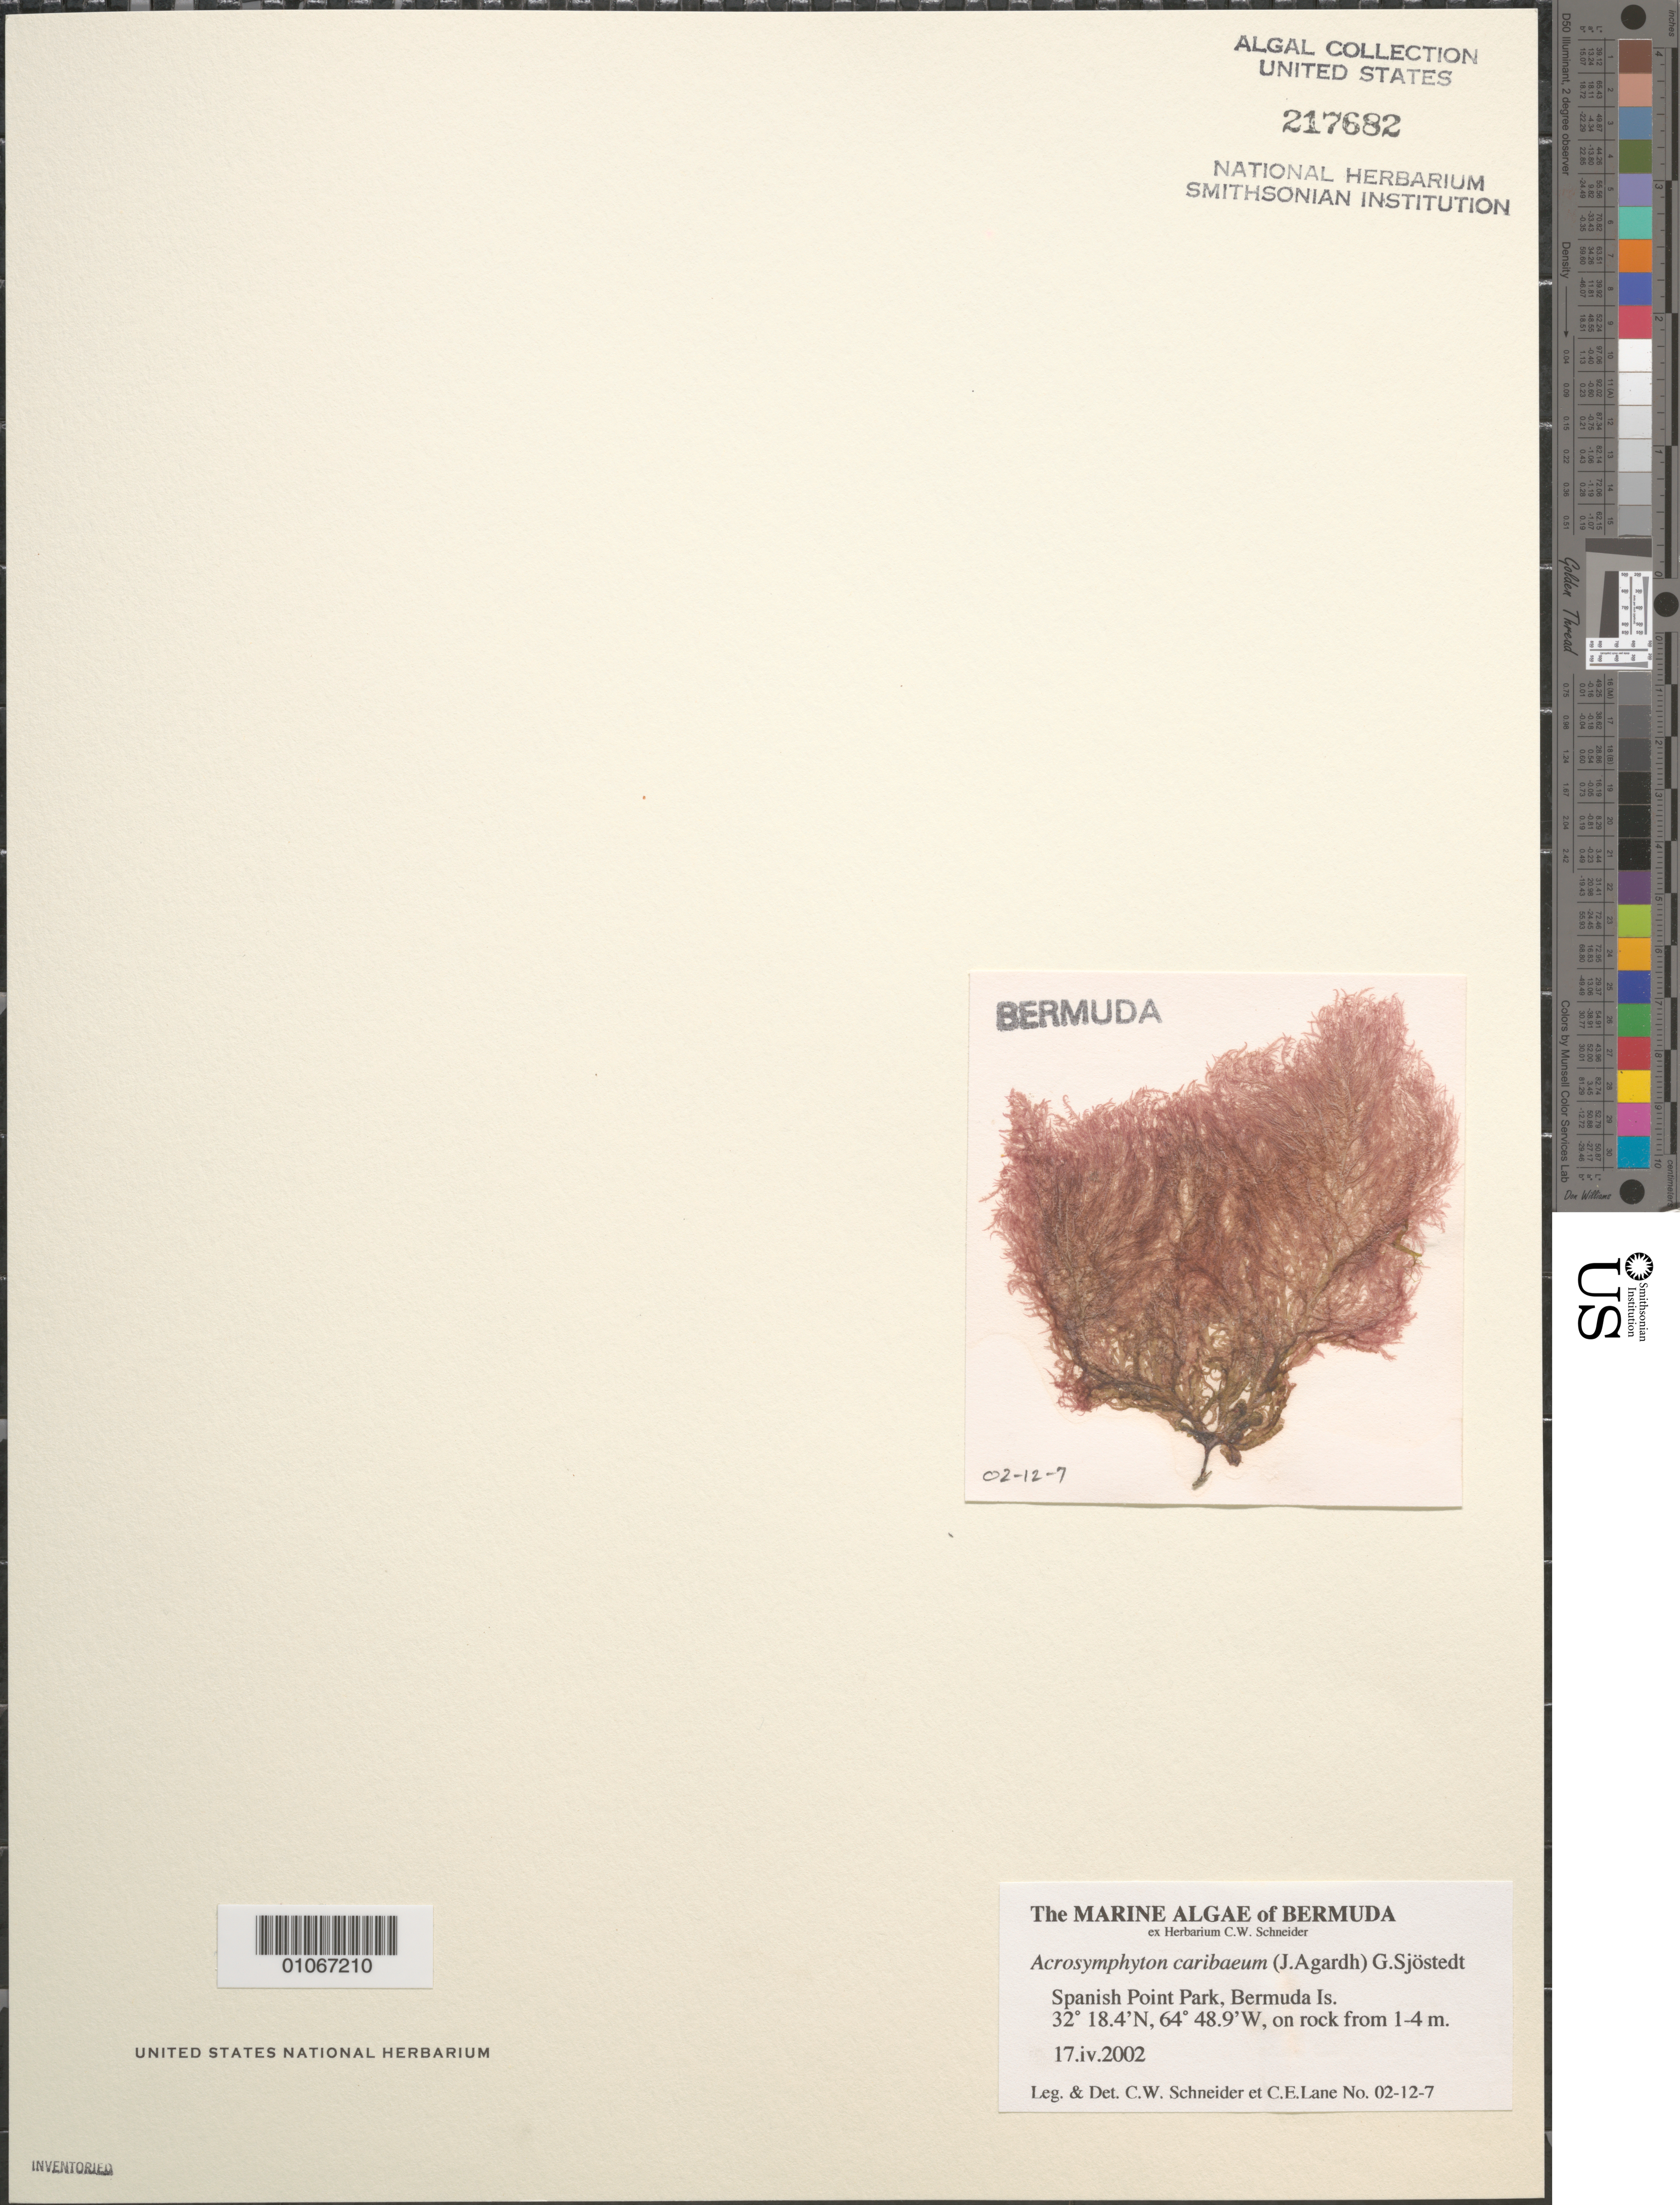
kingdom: Plantae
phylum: Rhodophyta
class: Florideophyceae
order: Acrosymphytales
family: Acrosymphytaceae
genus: Acrosymphyton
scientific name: Acrosymphyton caribaeum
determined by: Schneider, C. W.; Lane, C. E.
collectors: C. W. Schneider & C. E. Lane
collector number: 02-12-7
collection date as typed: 17 Apr 2002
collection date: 2002-04-17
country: Bermuda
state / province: Pembroke Parish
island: Bermuda Island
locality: Spanish Point Park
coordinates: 32 18.4'N, 64 48.9'W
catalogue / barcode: US 217682